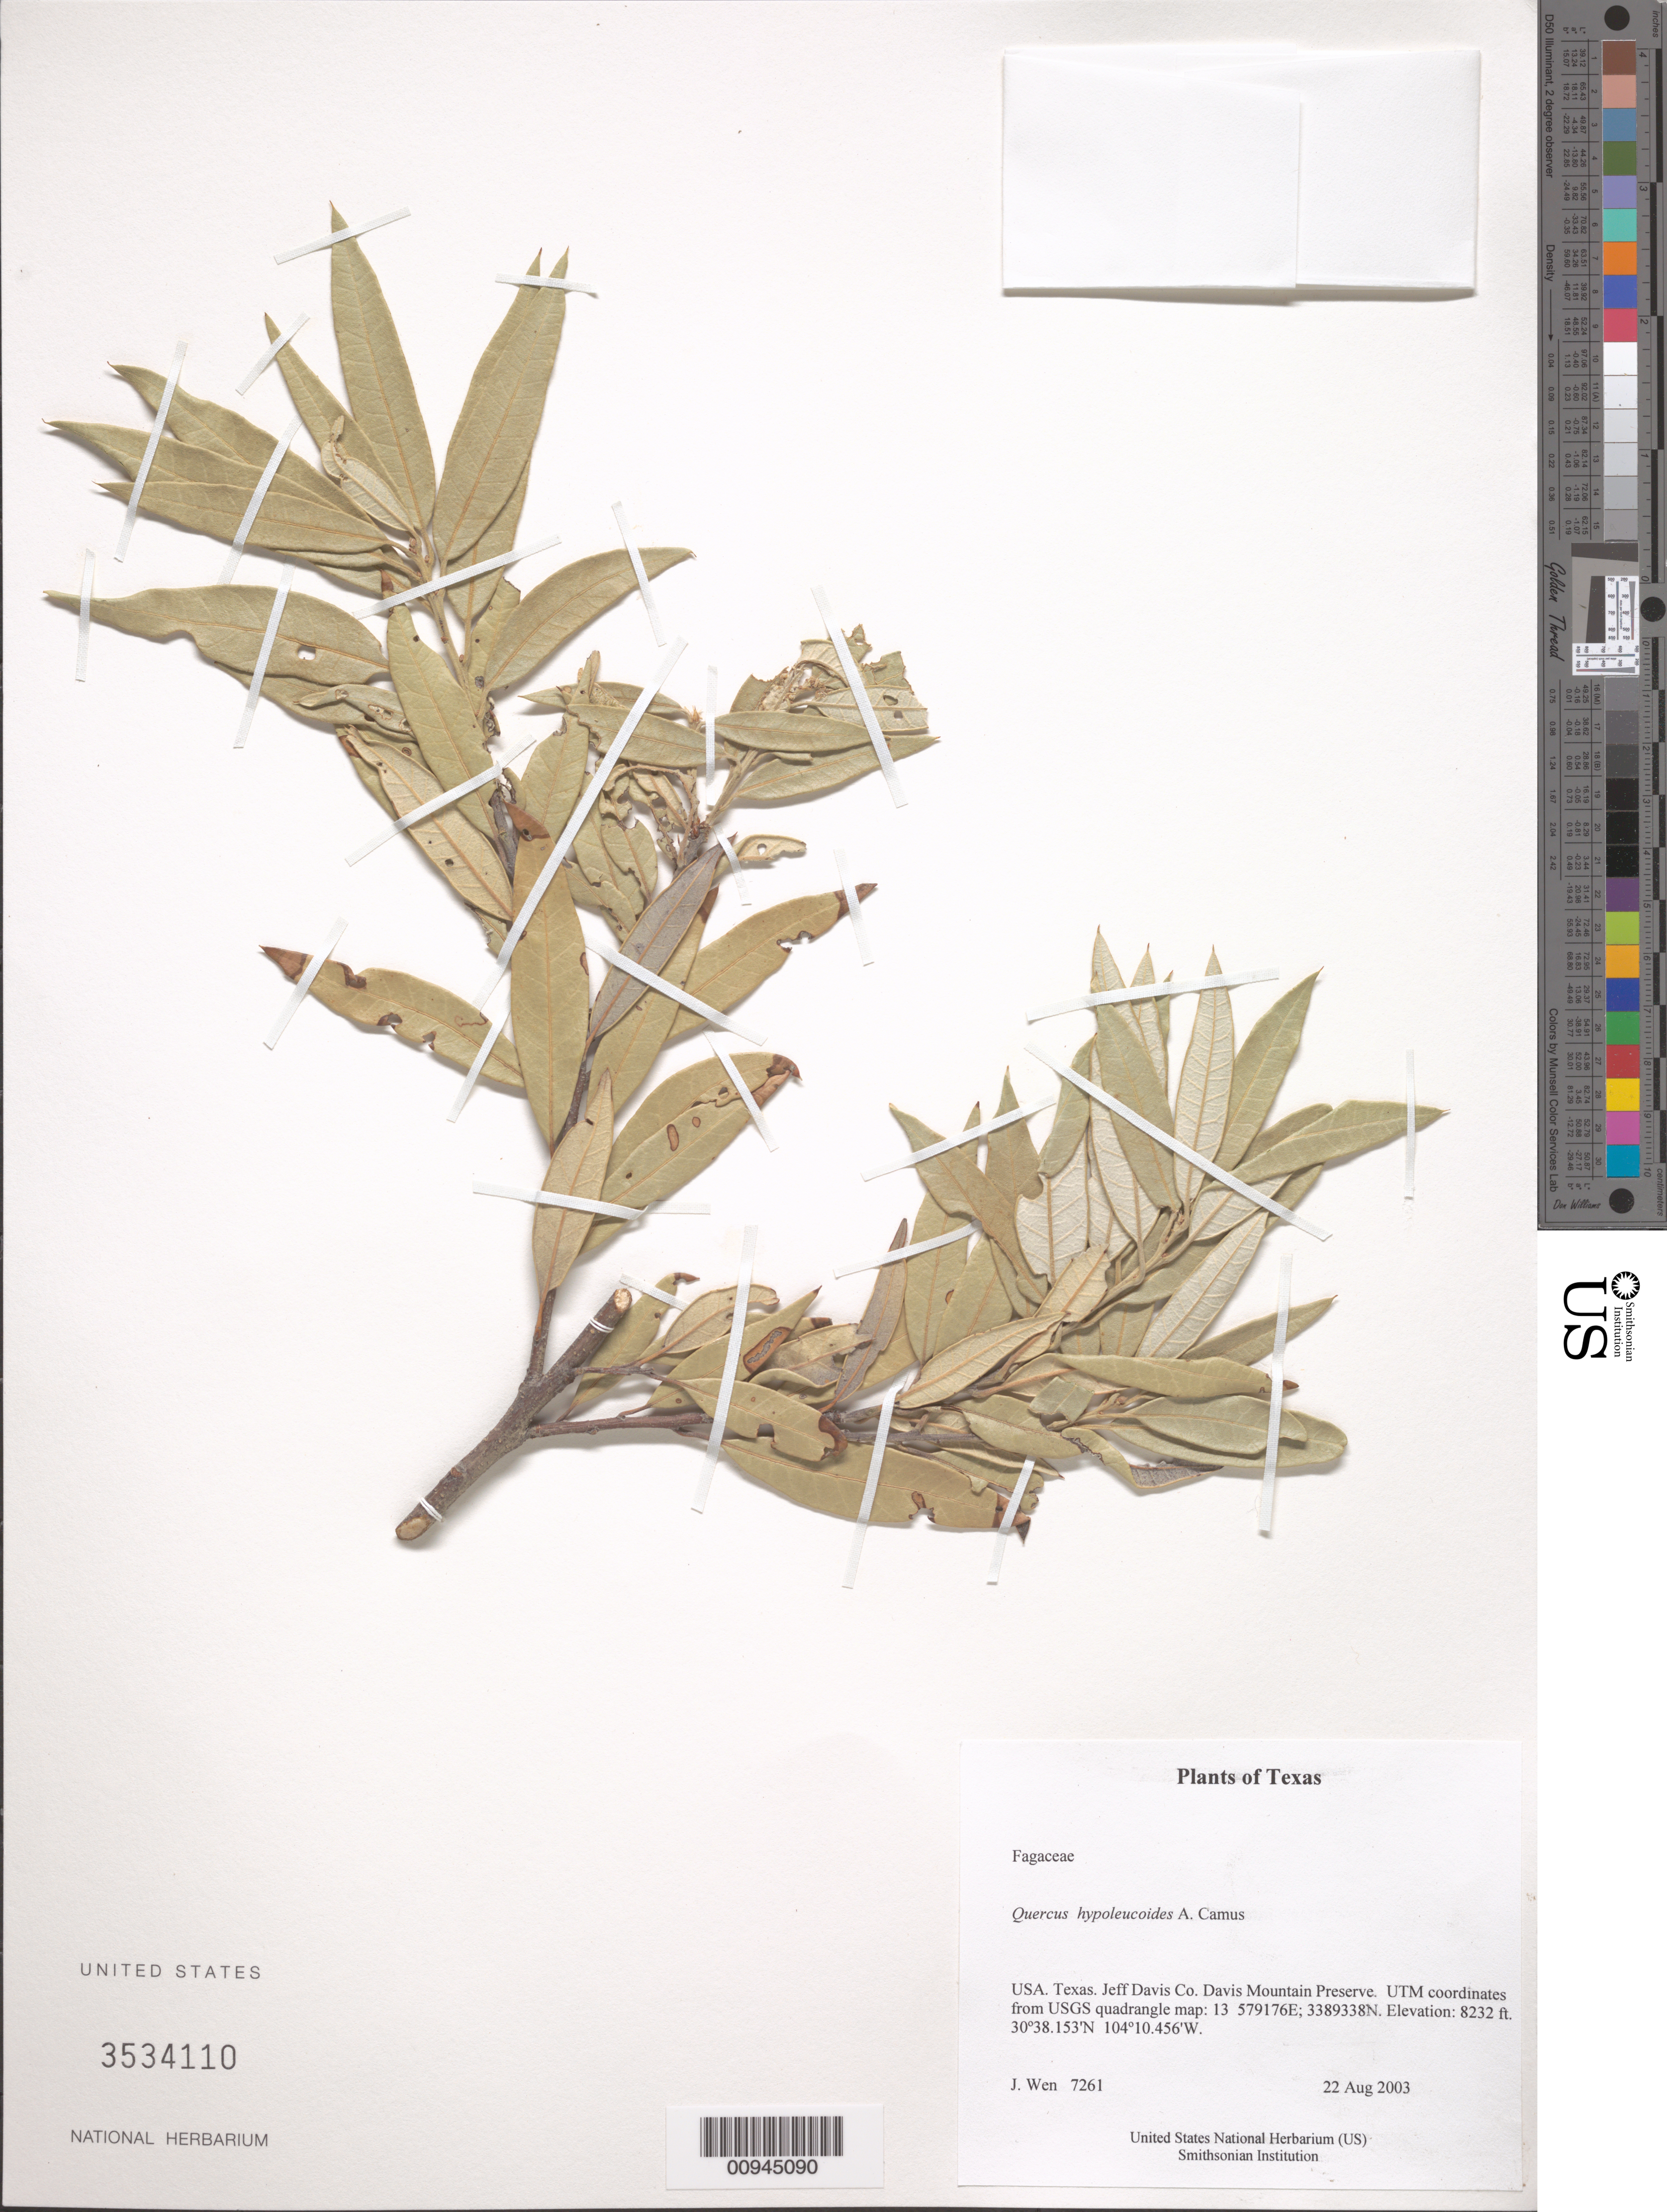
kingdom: Plantae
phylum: Tracheophyta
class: Magnoliopsida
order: Fagales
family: Fagaceae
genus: Quercus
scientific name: Quercus hypoleucoides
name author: A. Camus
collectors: J. Wen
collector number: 7261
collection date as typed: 22 Aug 2003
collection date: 2003-08-22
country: United States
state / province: Texas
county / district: Jeff Davis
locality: Davis Mountain Preserve. UTM coordinates from USGS quadrangle map: 13 579176E; 3389338N.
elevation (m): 2509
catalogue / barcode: US 3534110